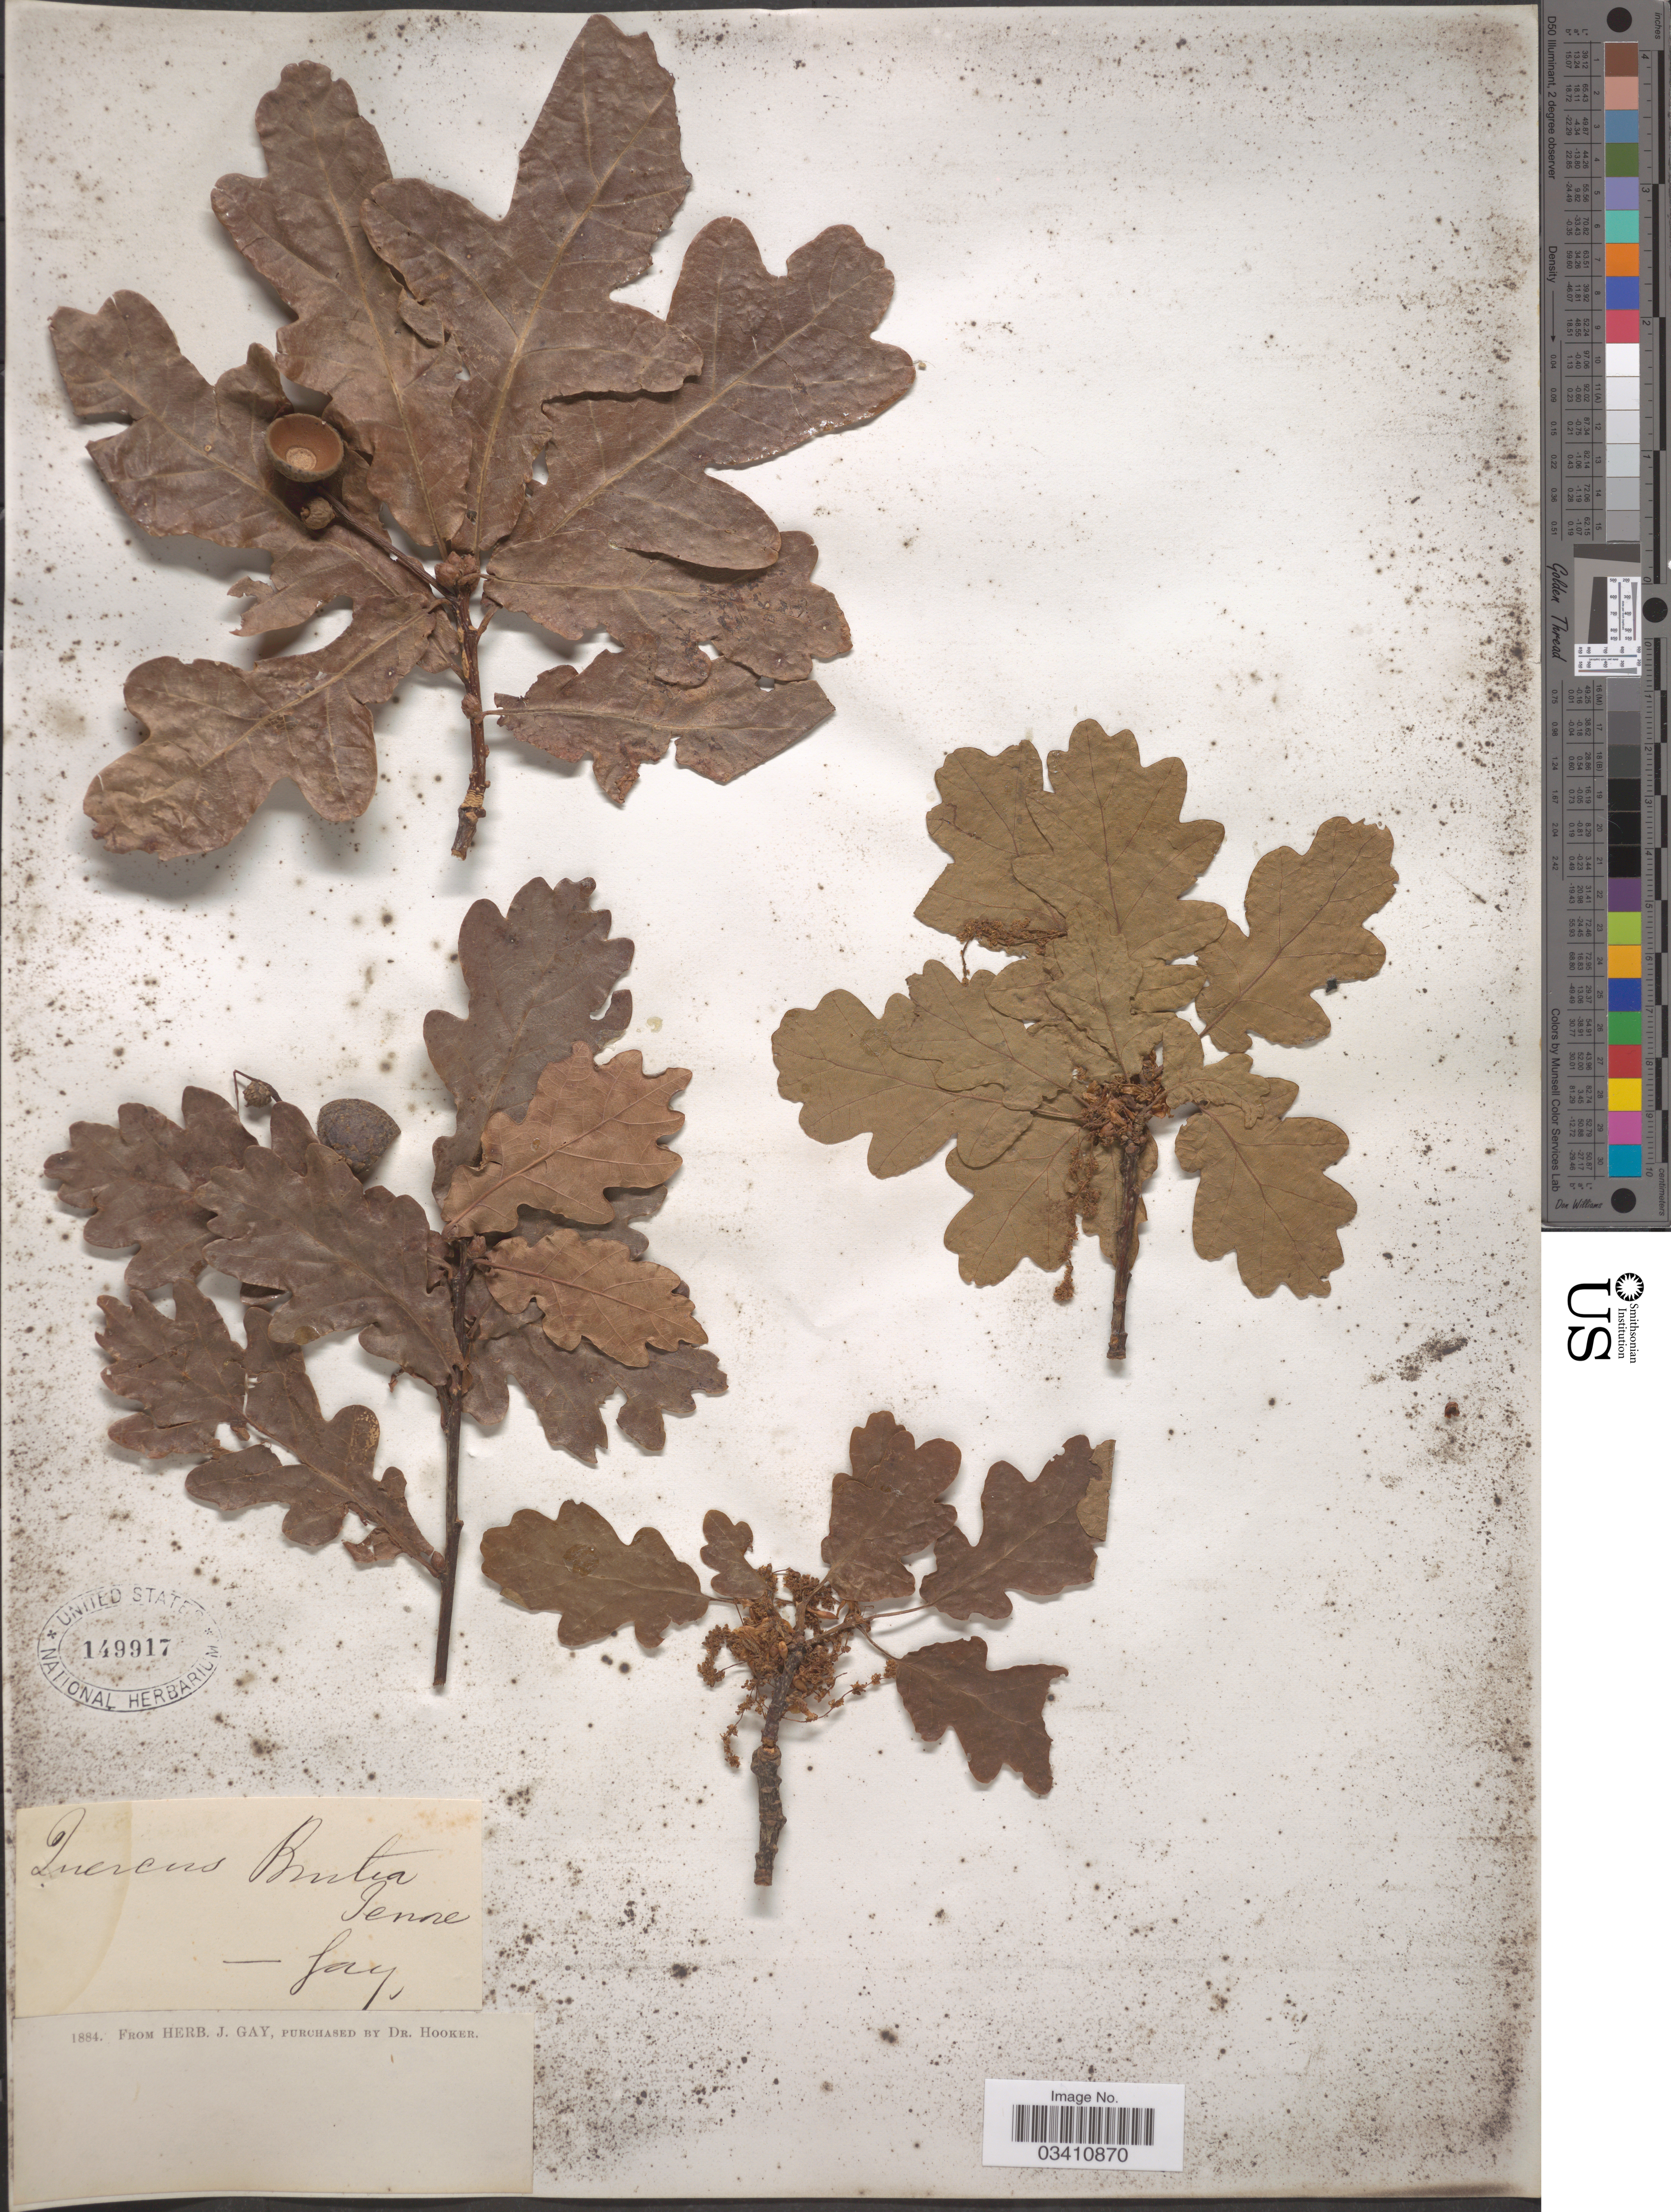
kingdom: Plantae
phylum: Tracheophyta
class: Magnoliopsida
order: Fagales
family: Fagaceae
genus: Quercus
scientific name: Quercus brontia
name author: Jenne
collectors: ex herb. J. Gay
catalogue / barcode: US 149917